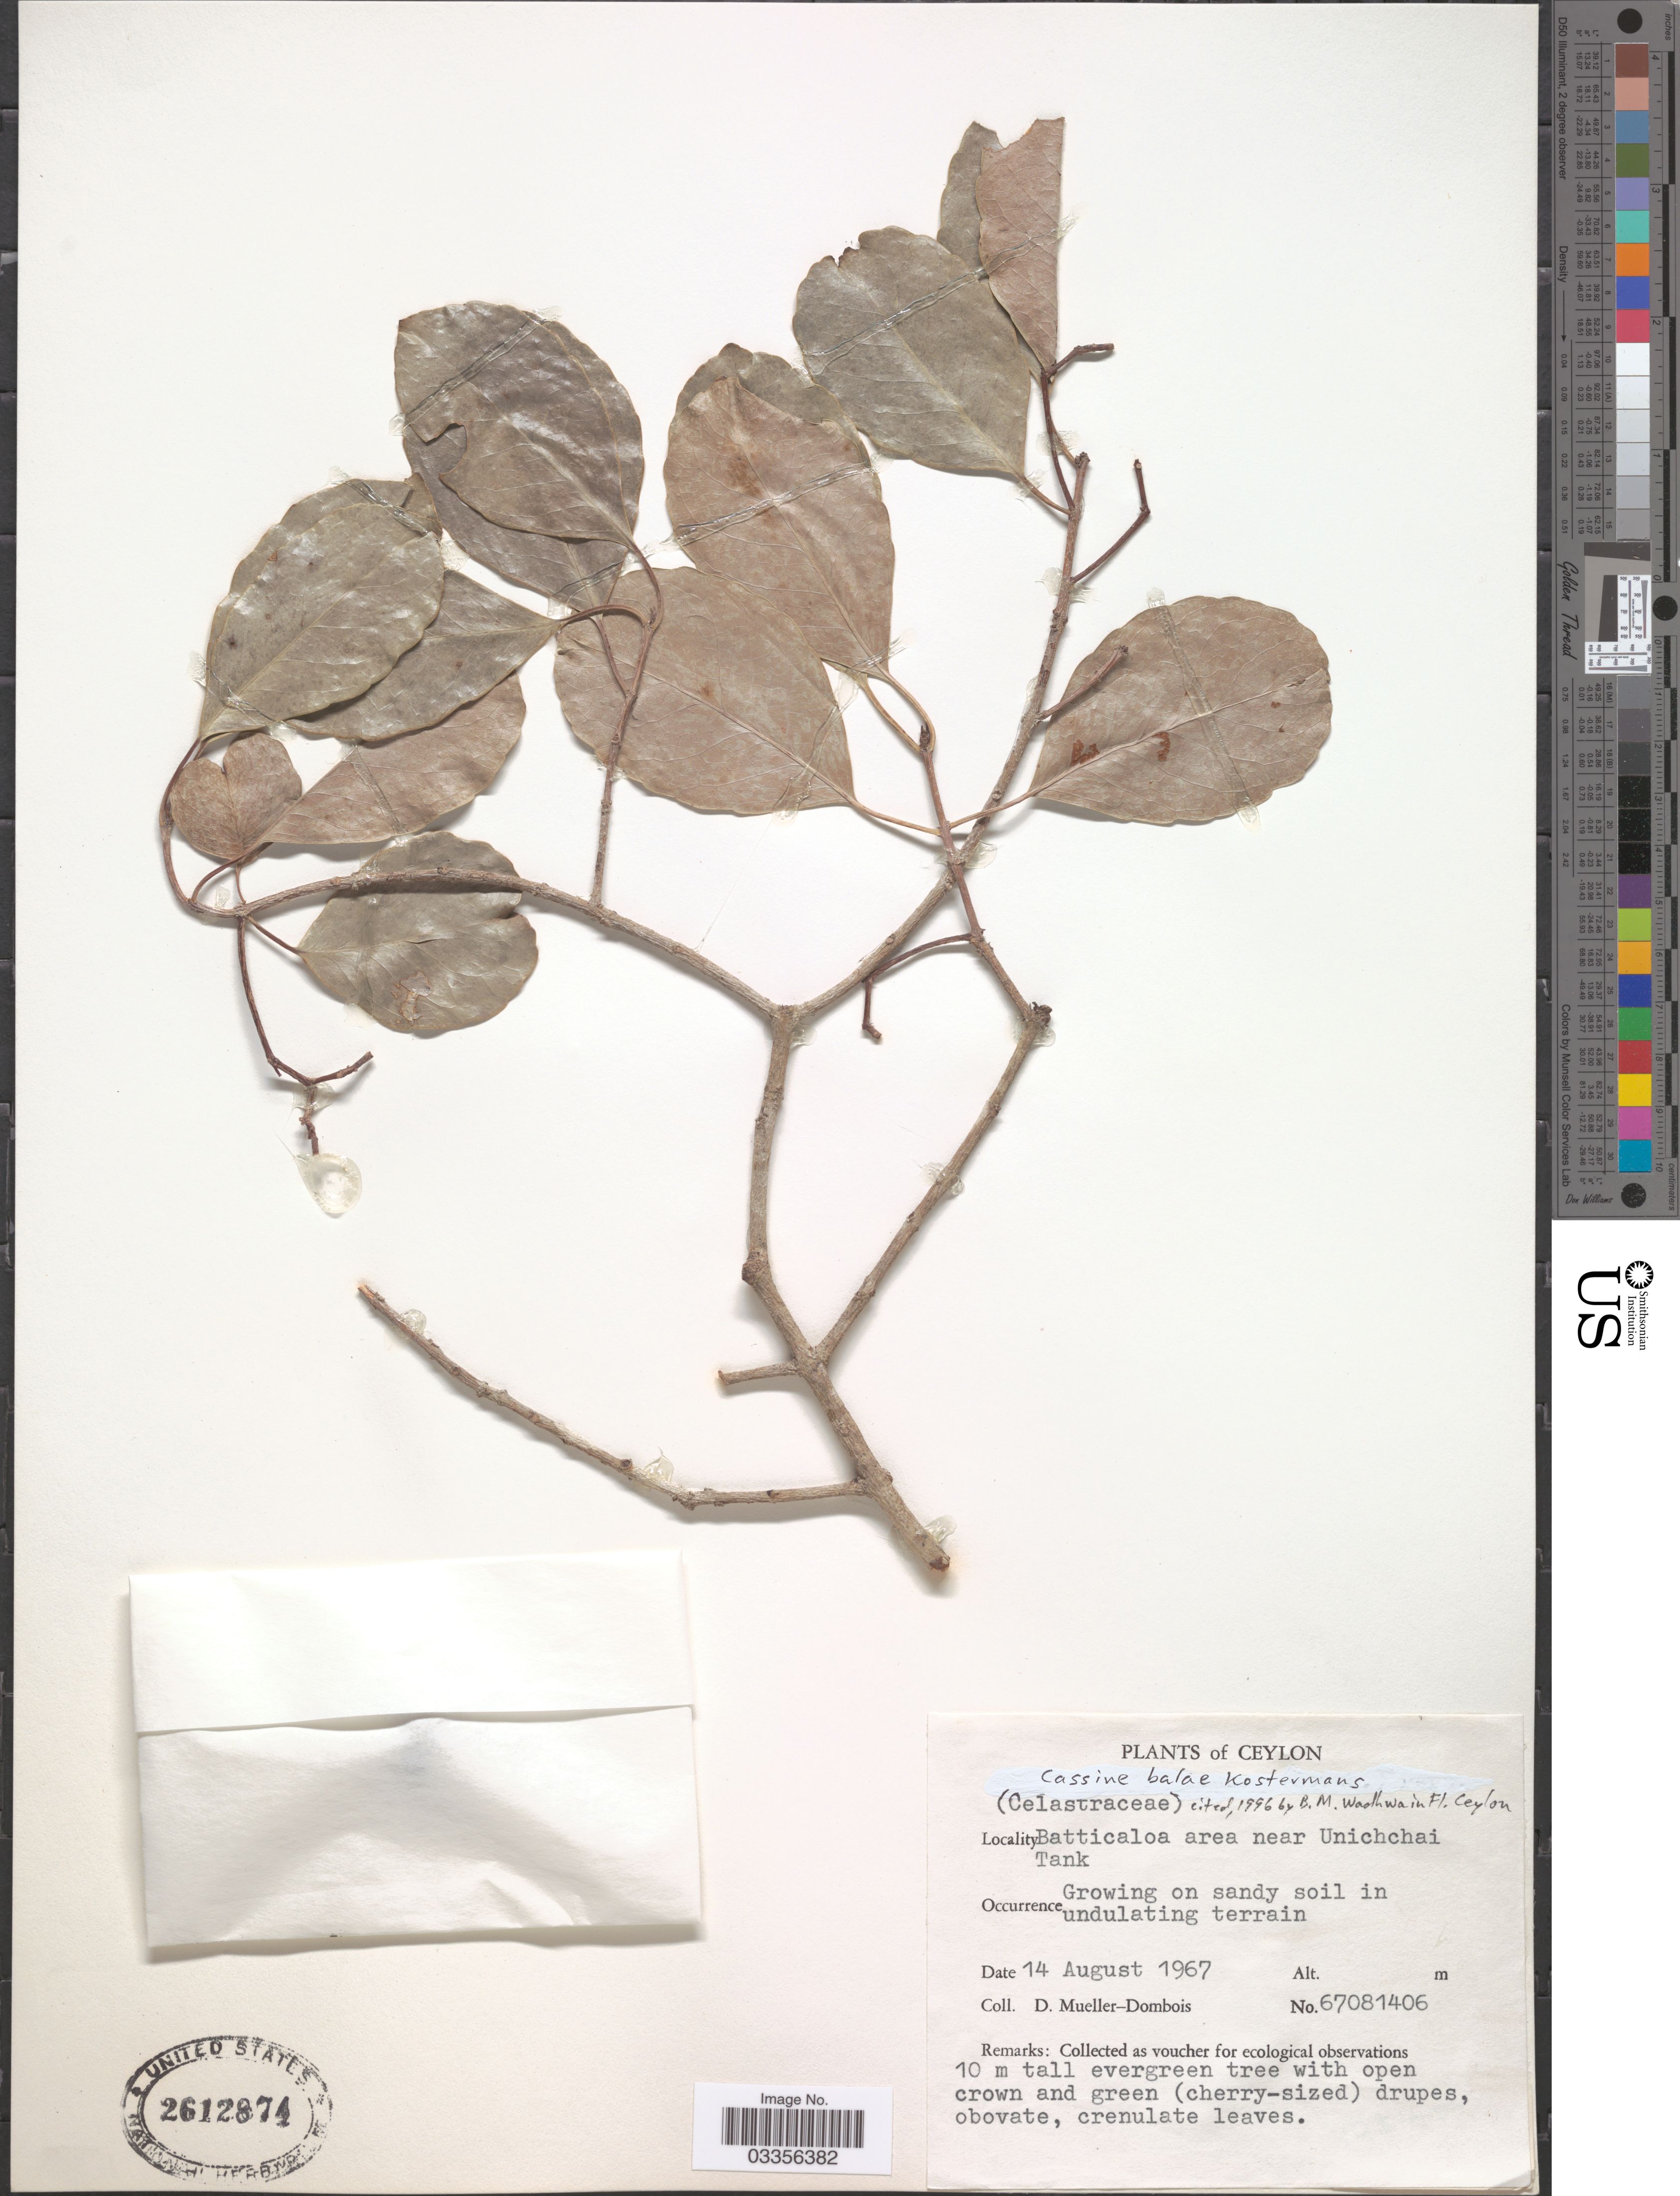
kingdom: Plantae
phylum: Tracheophyta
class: Magnoliopsida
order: Celastrales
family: Celastraceae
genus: Cassine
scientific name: Cassine balae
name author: Kosterm.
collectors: D. Mueller-Dombois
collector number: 67081406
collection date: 1967-08-14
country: Sri Lanka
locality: Ceylon. Batticaloa area near Unichchai Tank.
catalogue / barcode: US 2612874